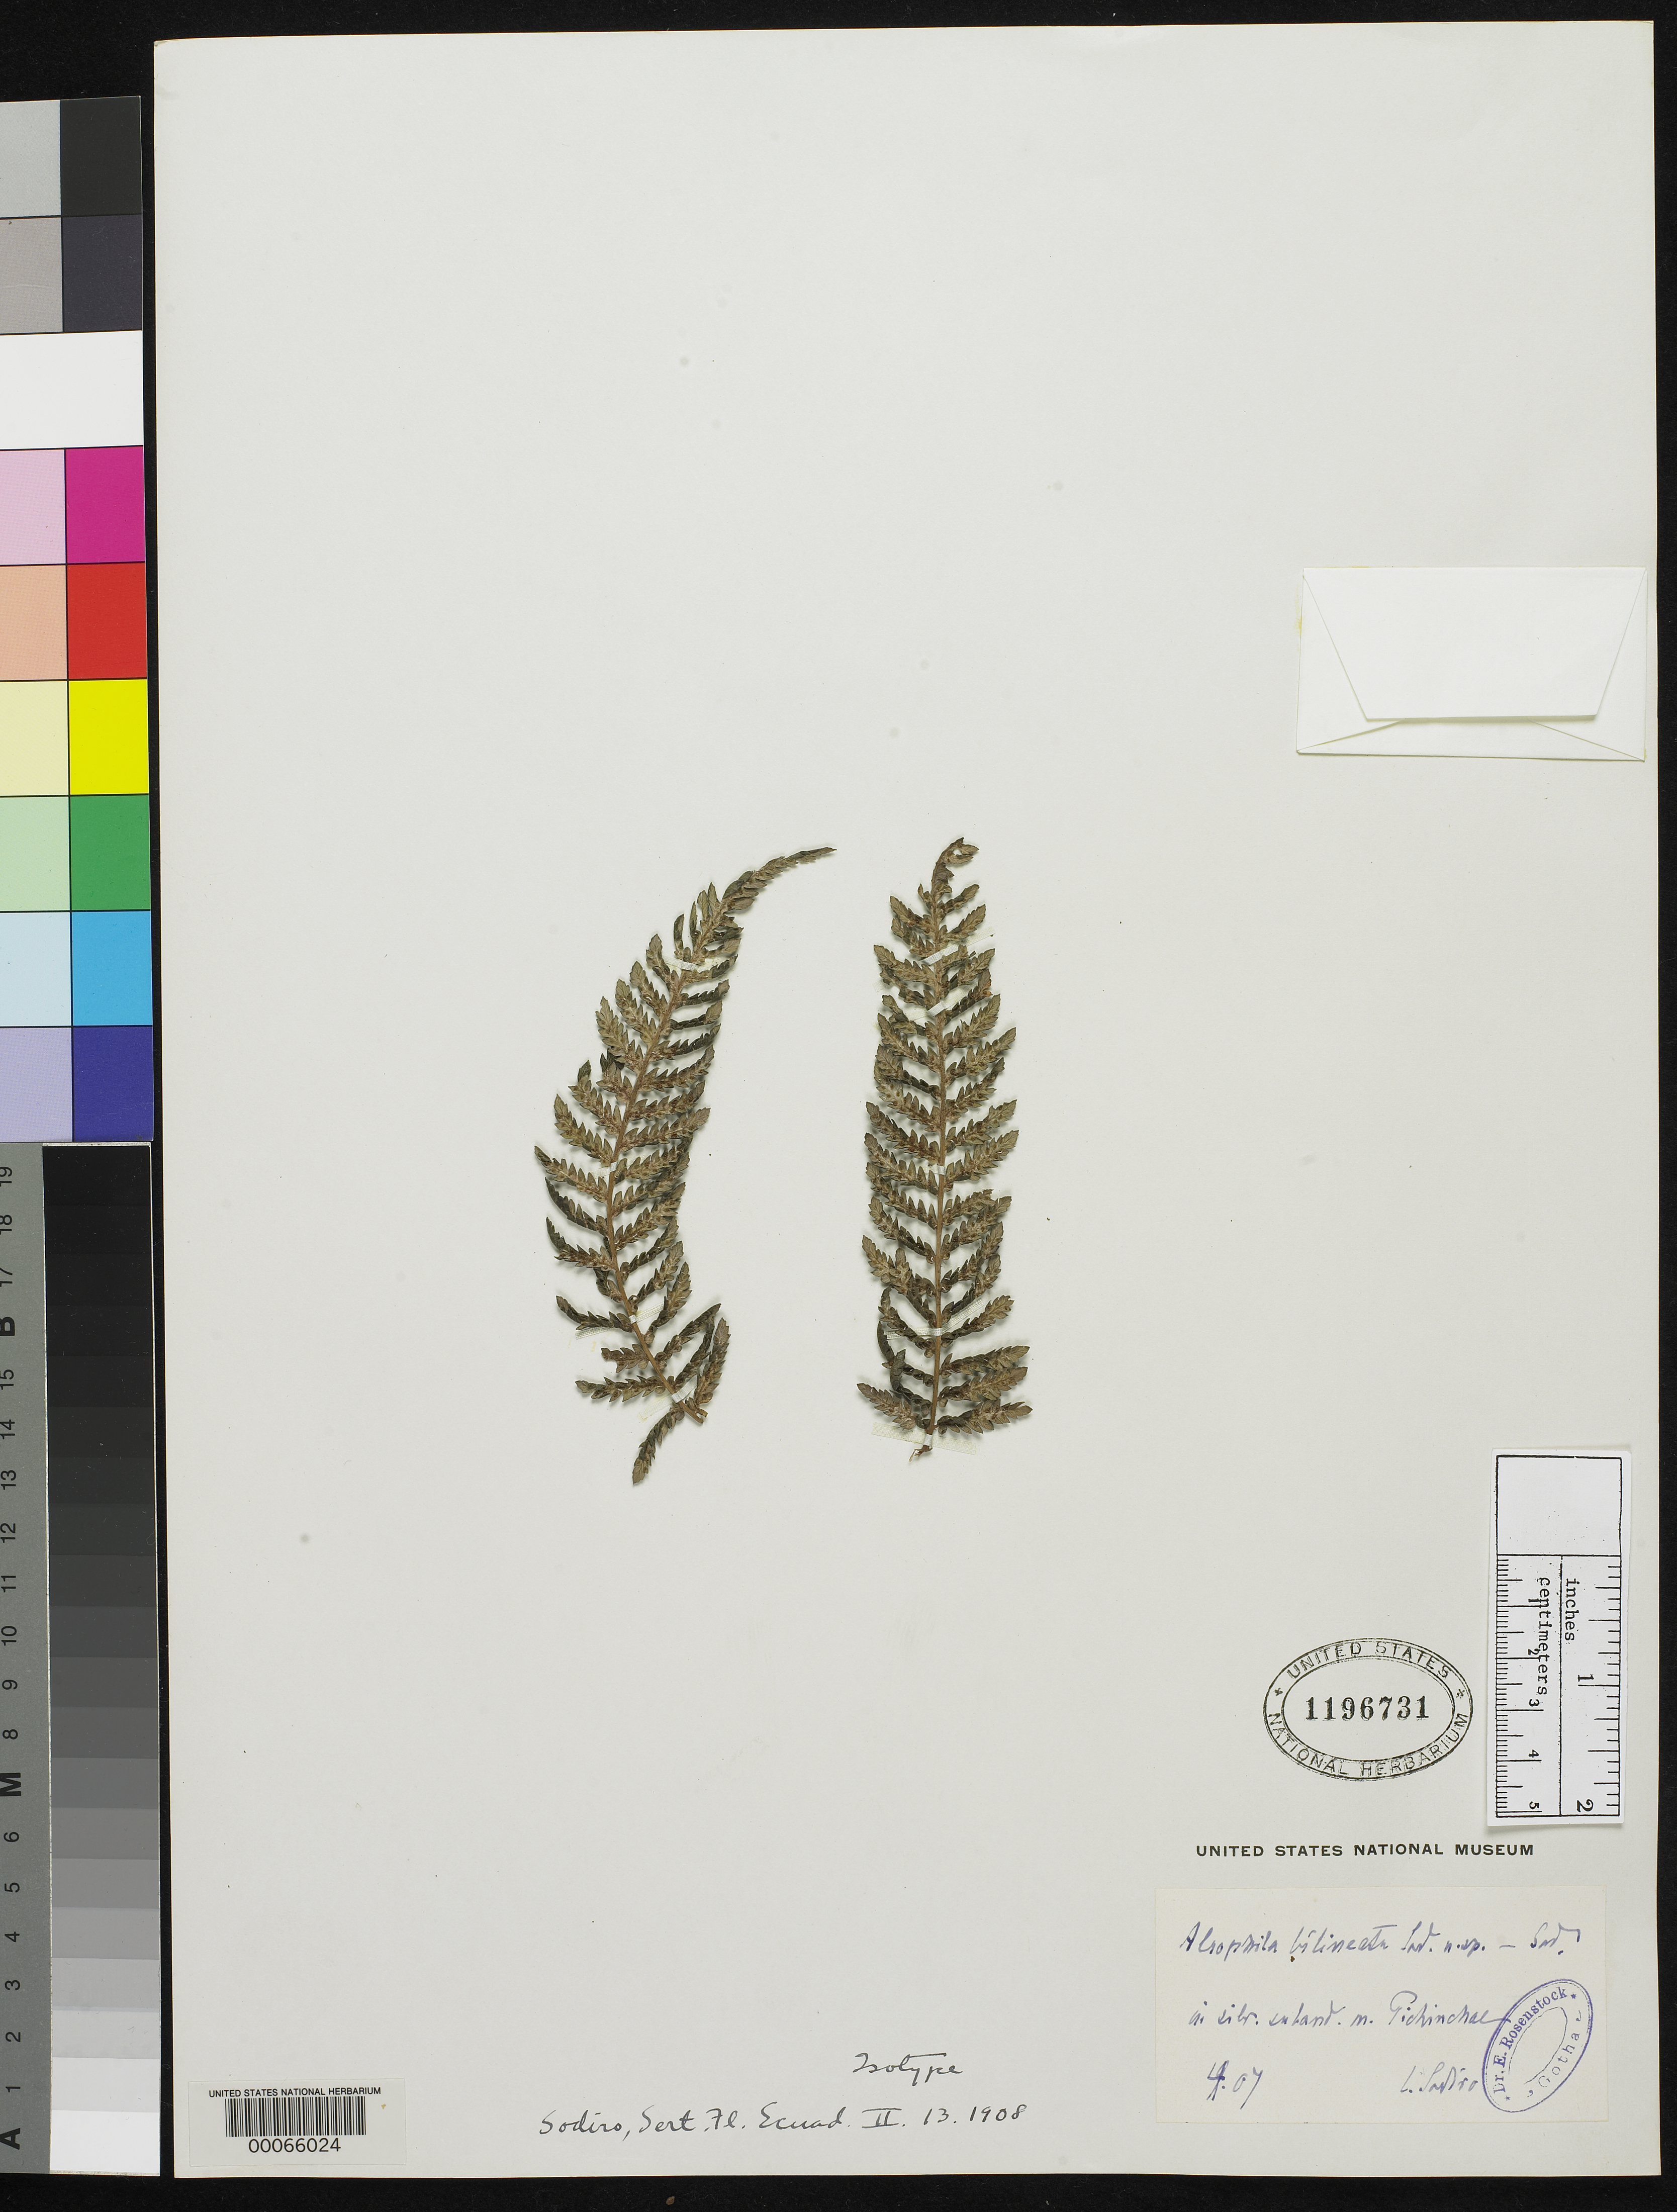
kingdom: Plantae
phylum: Tracheophyta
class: Polypodiopsida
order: Cyatheales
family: Cyatheaceae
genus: Alsophila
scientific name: Alsophila bilineata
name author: Sodiro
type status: Type Collection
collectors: L. Sodiro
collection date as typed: Apr 1907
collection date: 1907-04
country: Ecuador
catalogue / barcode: US 1196731